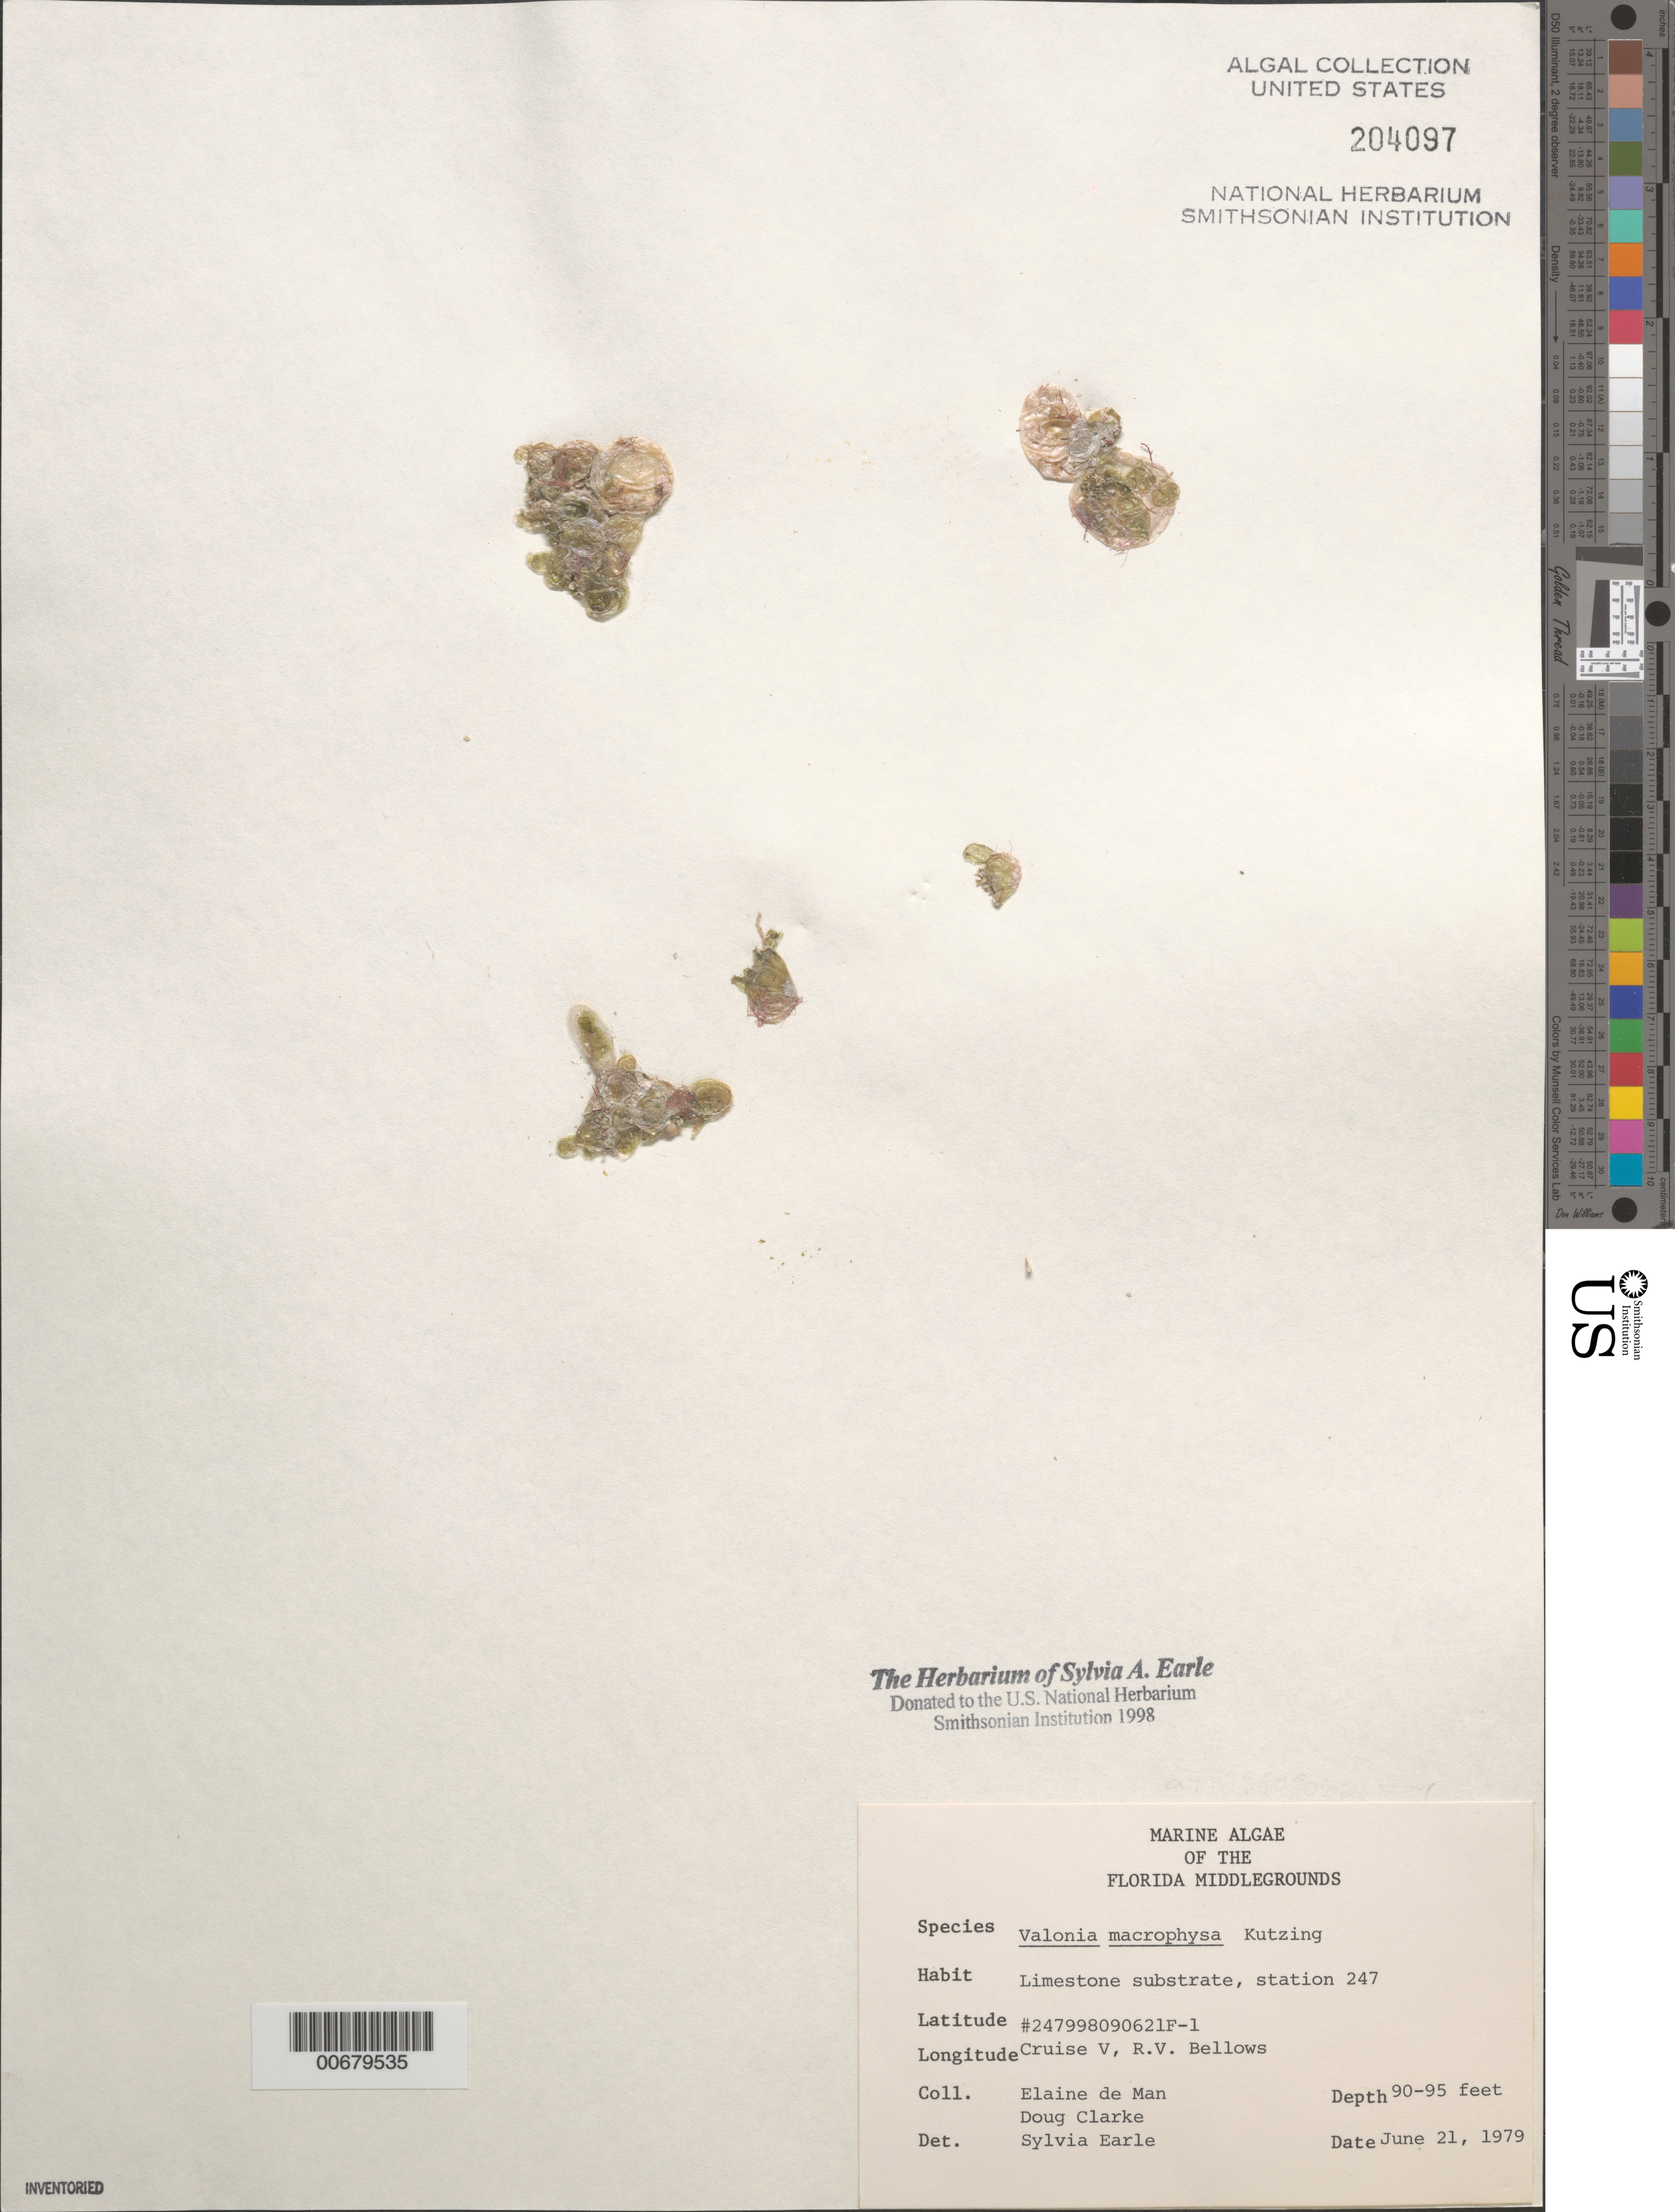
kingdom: Plantae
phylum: Chlorophyta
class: Ulvophyceae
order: Siphonocladales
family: Valoniaceae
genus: Valonia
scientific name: Valonia macrophysa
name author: Kütz.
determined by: Earle, S. A.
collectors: E. de Man & H. D. Clarke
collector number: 247998090621F-1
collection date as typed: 21 Jun 1979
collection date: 1979-06-21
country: United States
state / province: Florida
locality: Florida Middle Grounds, Gulf of Mexico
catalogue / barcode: US 204097